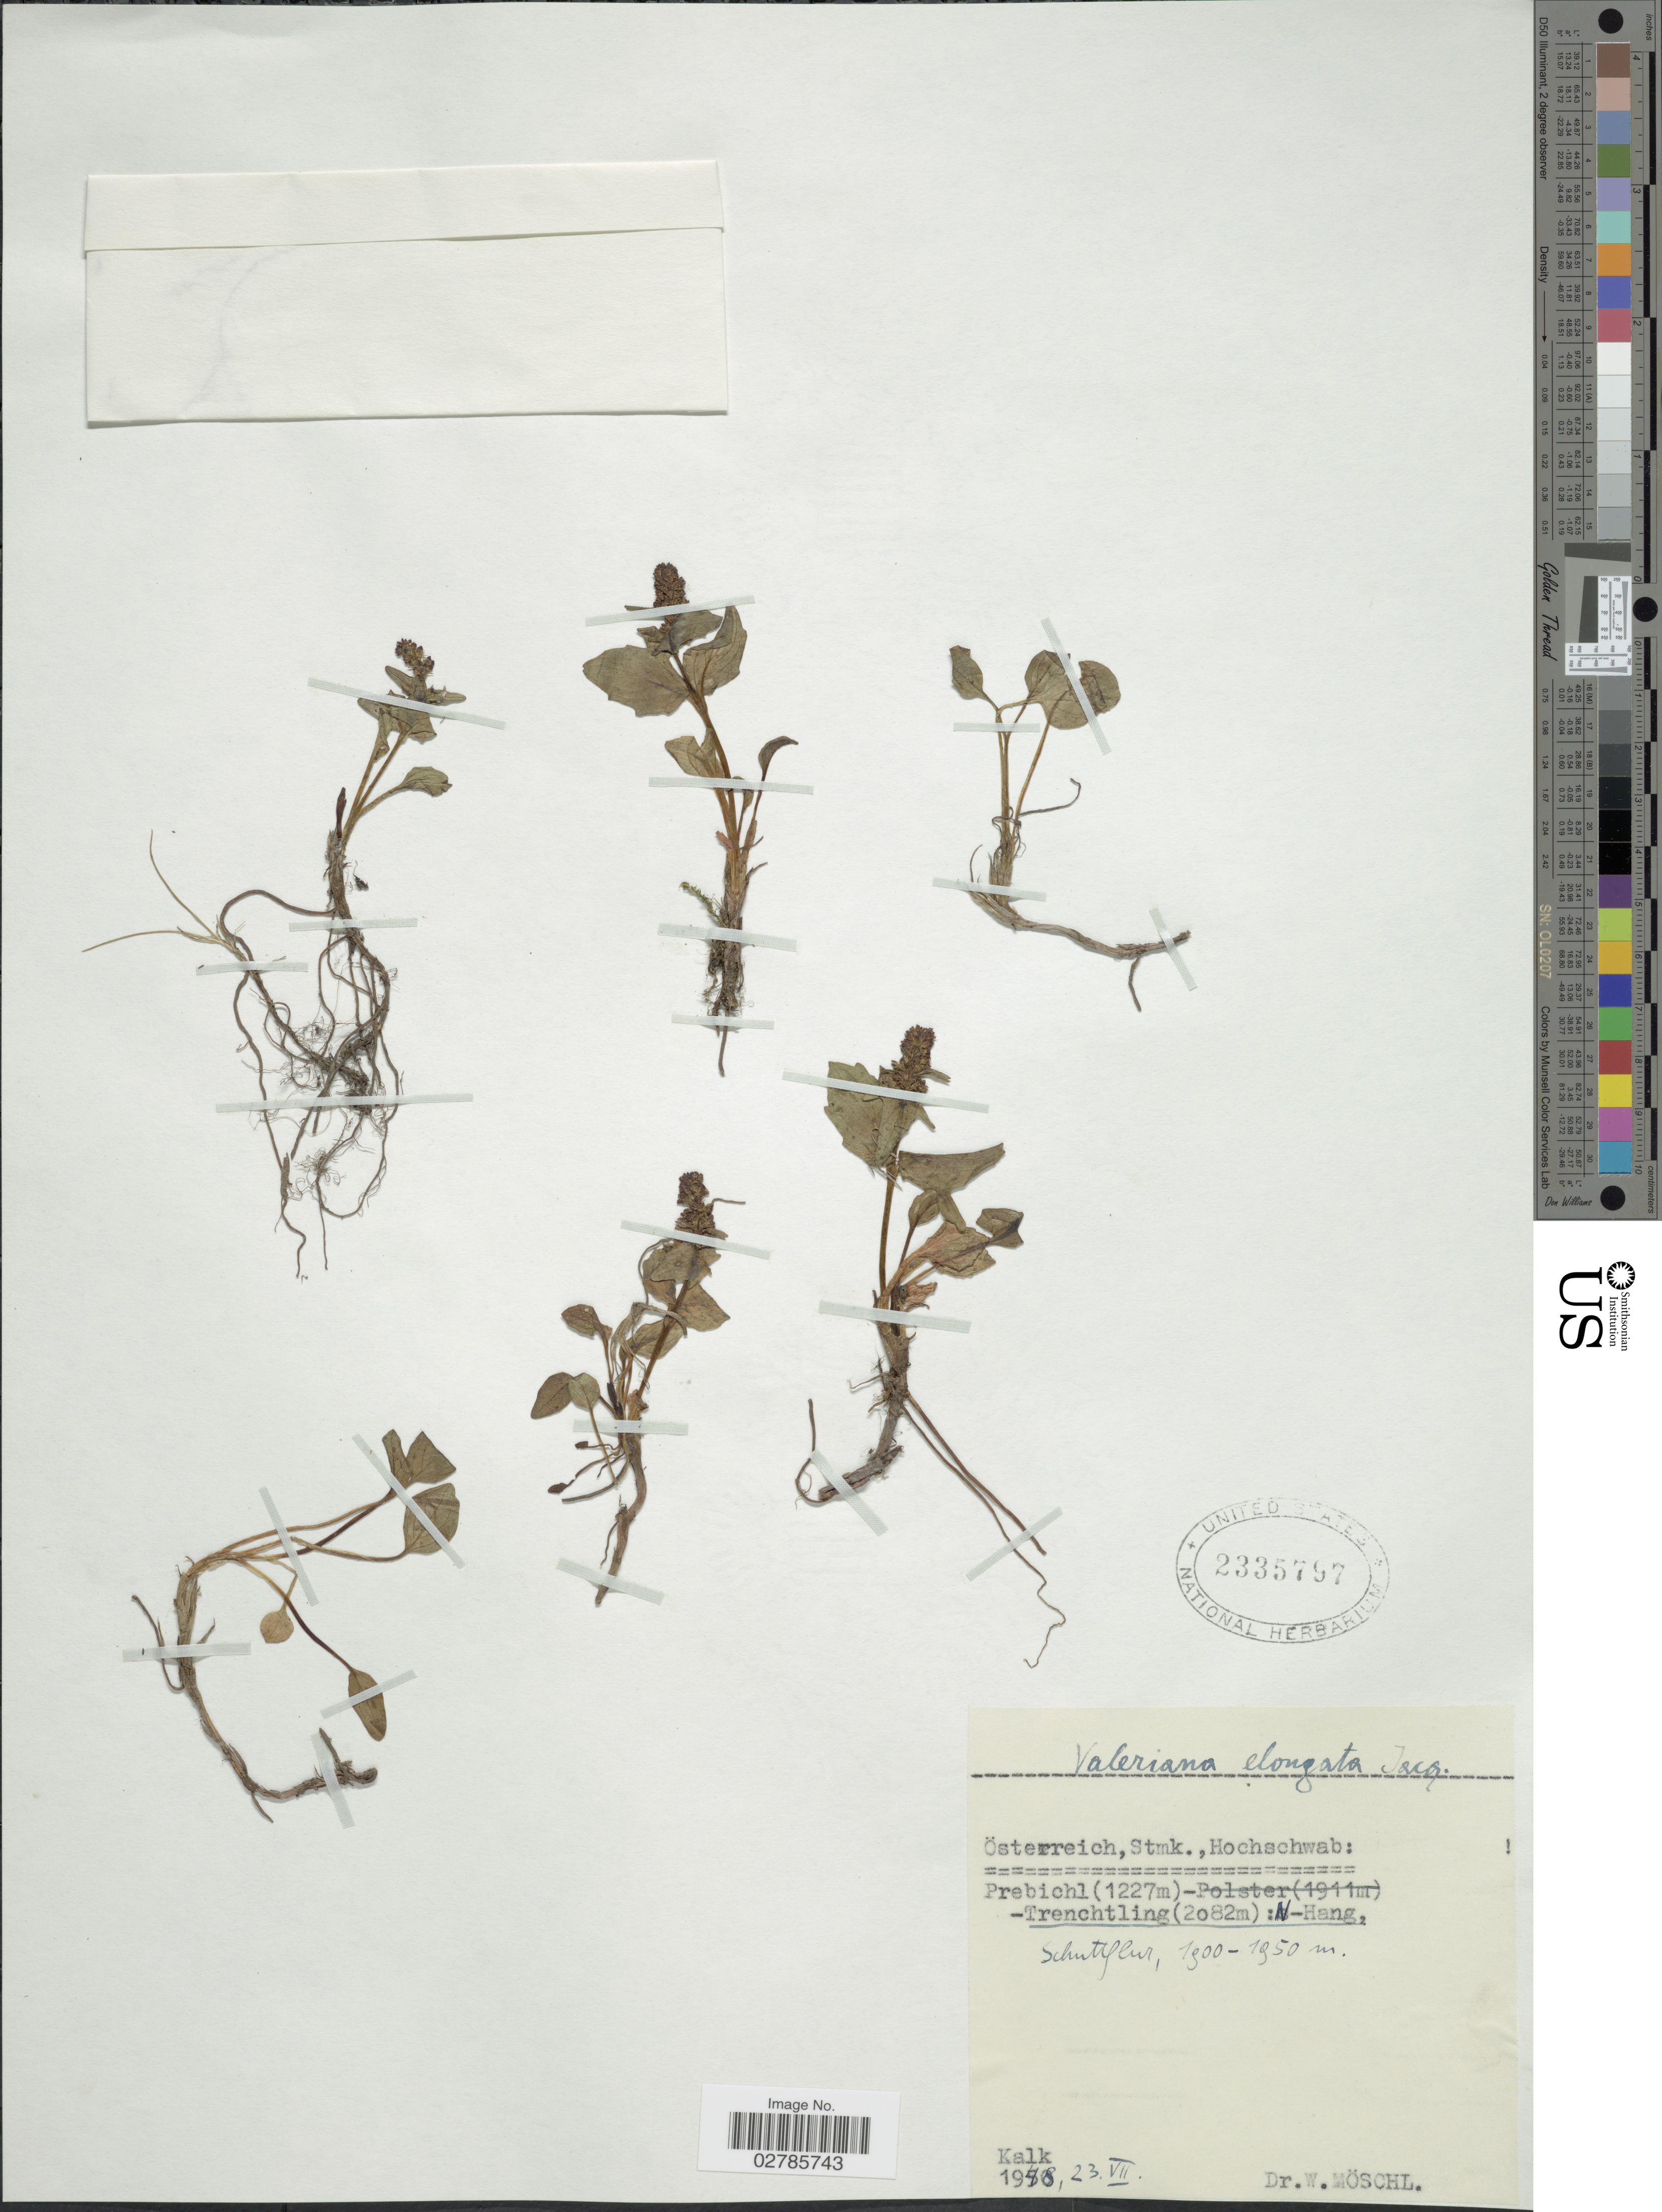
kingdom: Plantae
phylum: Tracheophyta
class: Magnoliopsida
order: Dipsacales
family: Caprifoliaceae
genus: Valeriana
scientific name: Valeriana elongata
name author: Jacq.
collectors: W. Moschl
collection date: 1948-07-23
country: Austria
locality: Kalk, Österreich, Stmk., Hochschwab: Prebichl - Trenchtling: N Hang: Schttflur.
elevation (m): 1900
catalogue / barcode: US 2335797